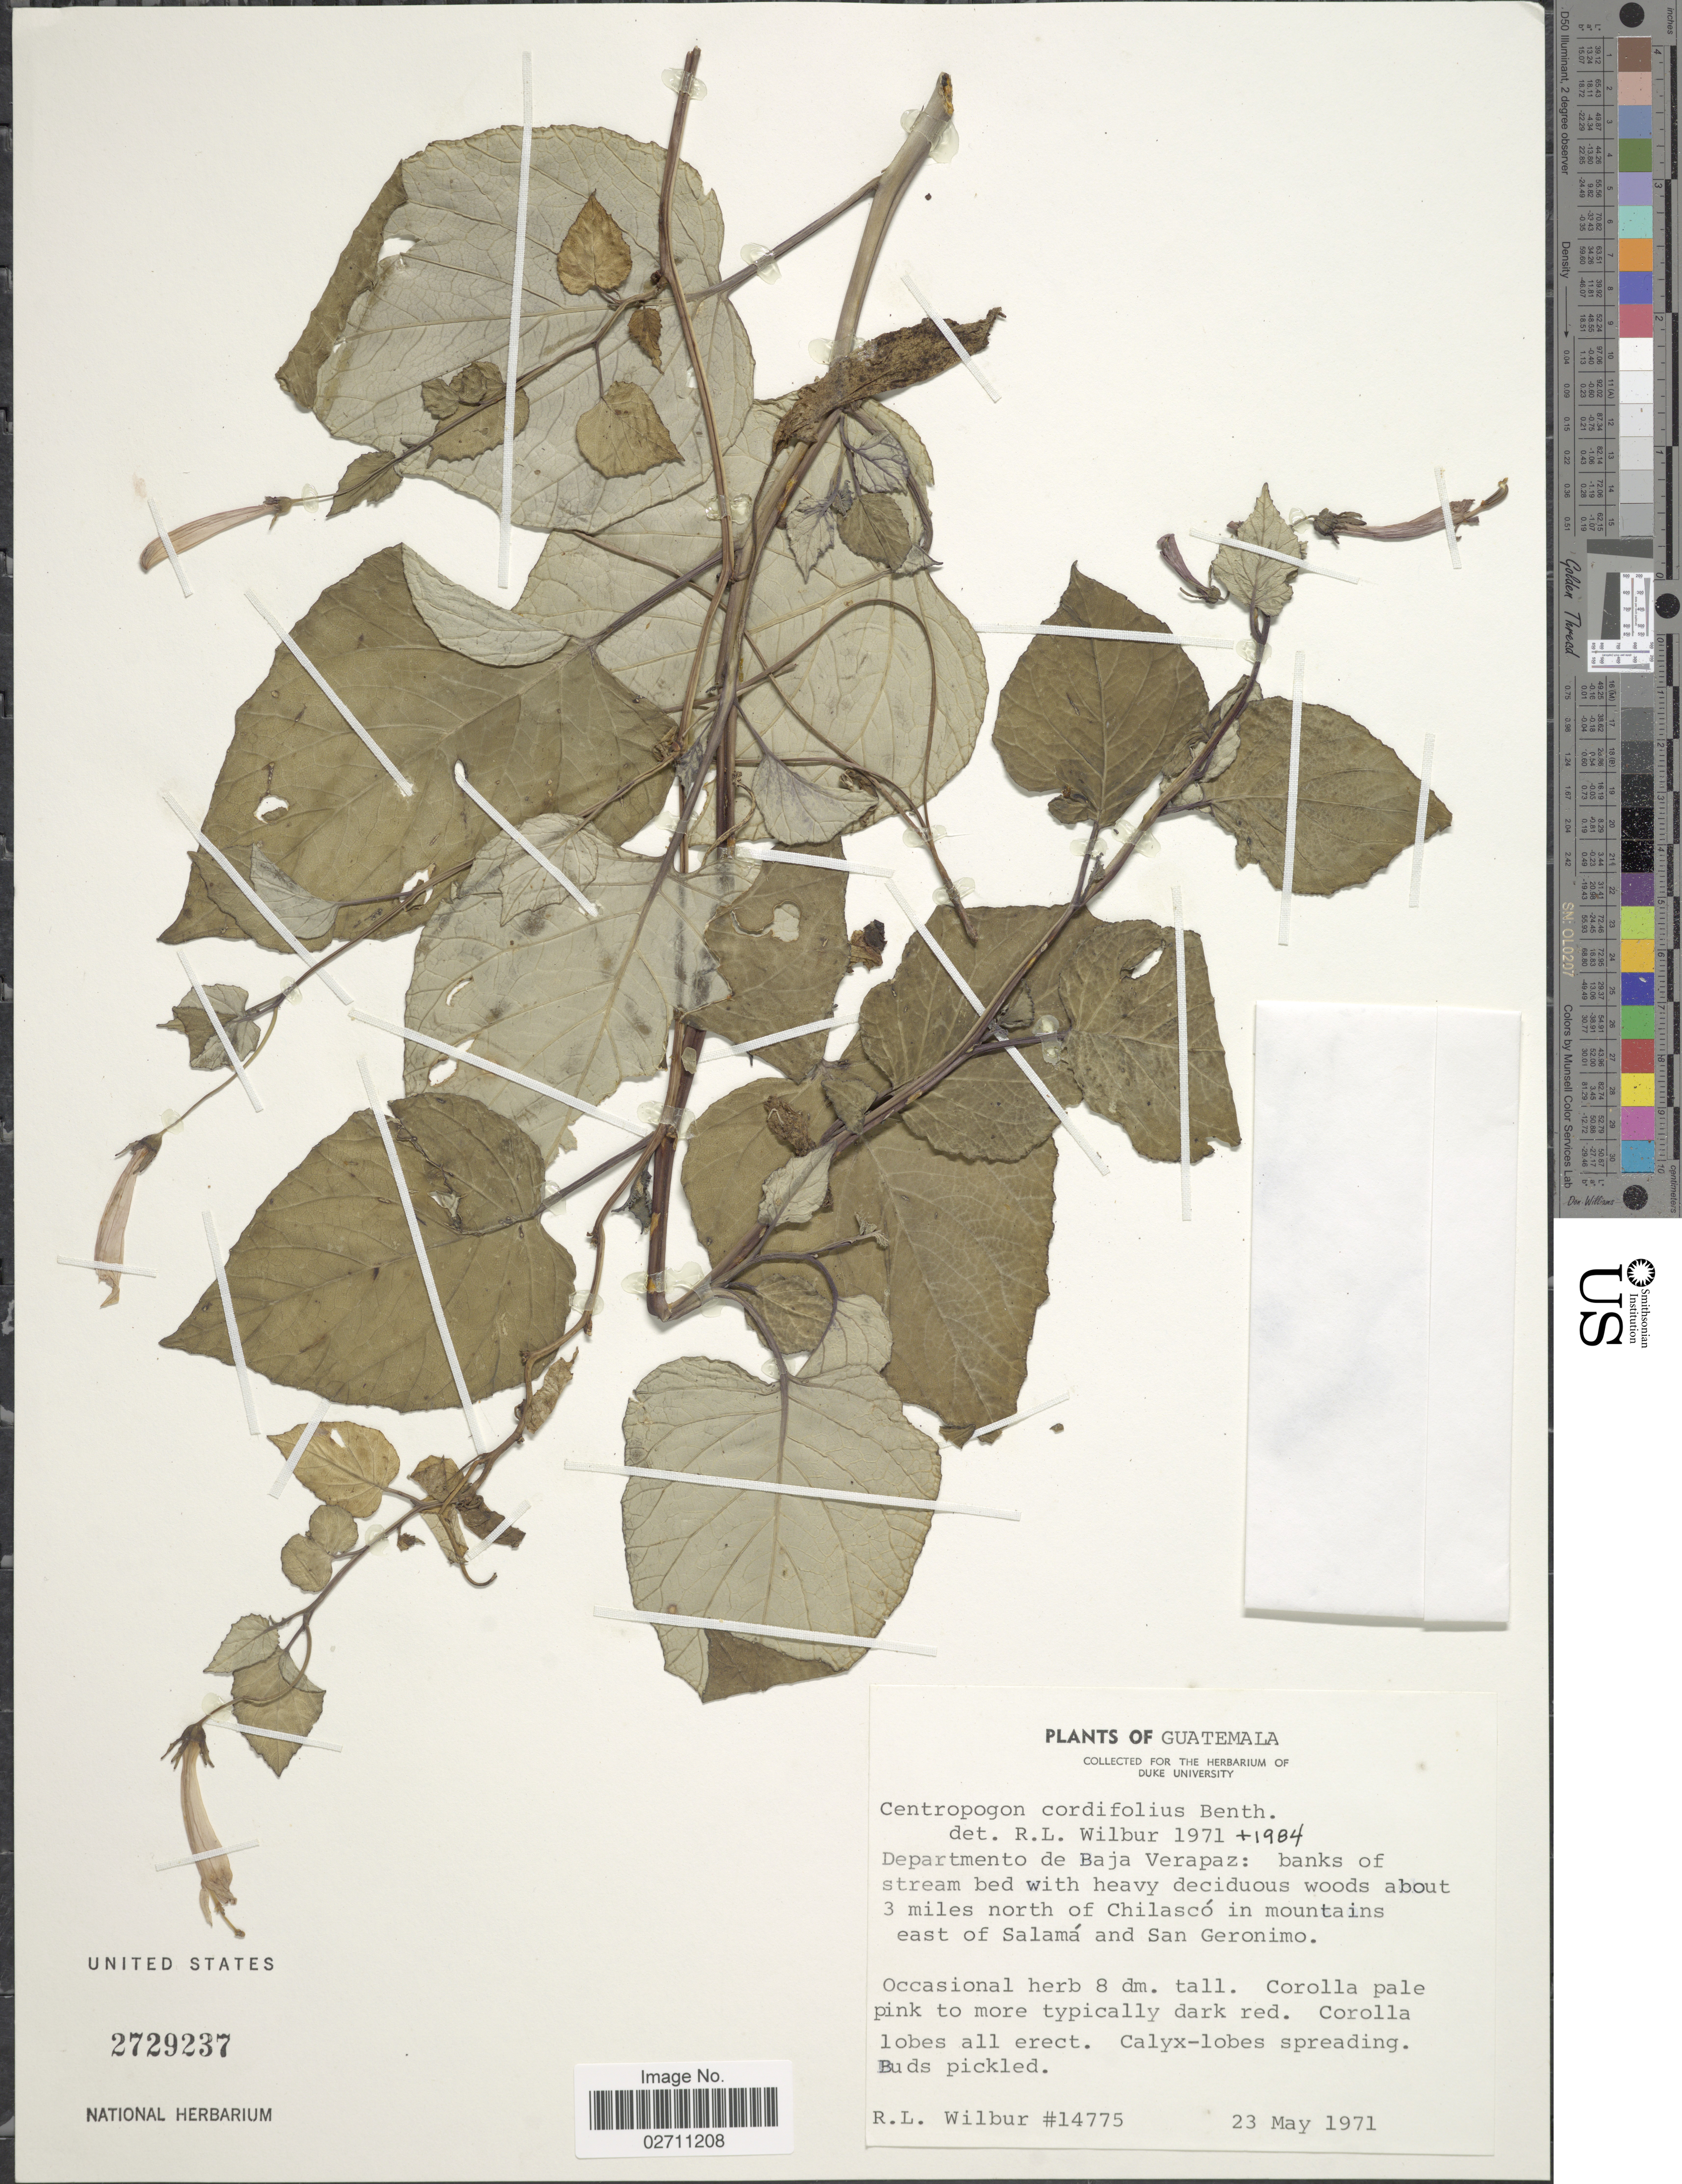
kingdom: Plantae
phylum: Tracheophyta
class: Magnoliopsida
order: Asterales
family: Campanulaceae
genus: Centropogon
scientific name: Centropogon cordifolius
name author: Benth.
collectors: R. L. Wilbur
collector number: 14775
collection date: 1971-05-23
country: Guatemala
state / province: Baja Verapaz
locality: Banks of stream bed with heavy deciduous woods about 3 miles north of Chilasco in mountains east of Salama and San Geronimo.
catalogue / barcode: US 2729237